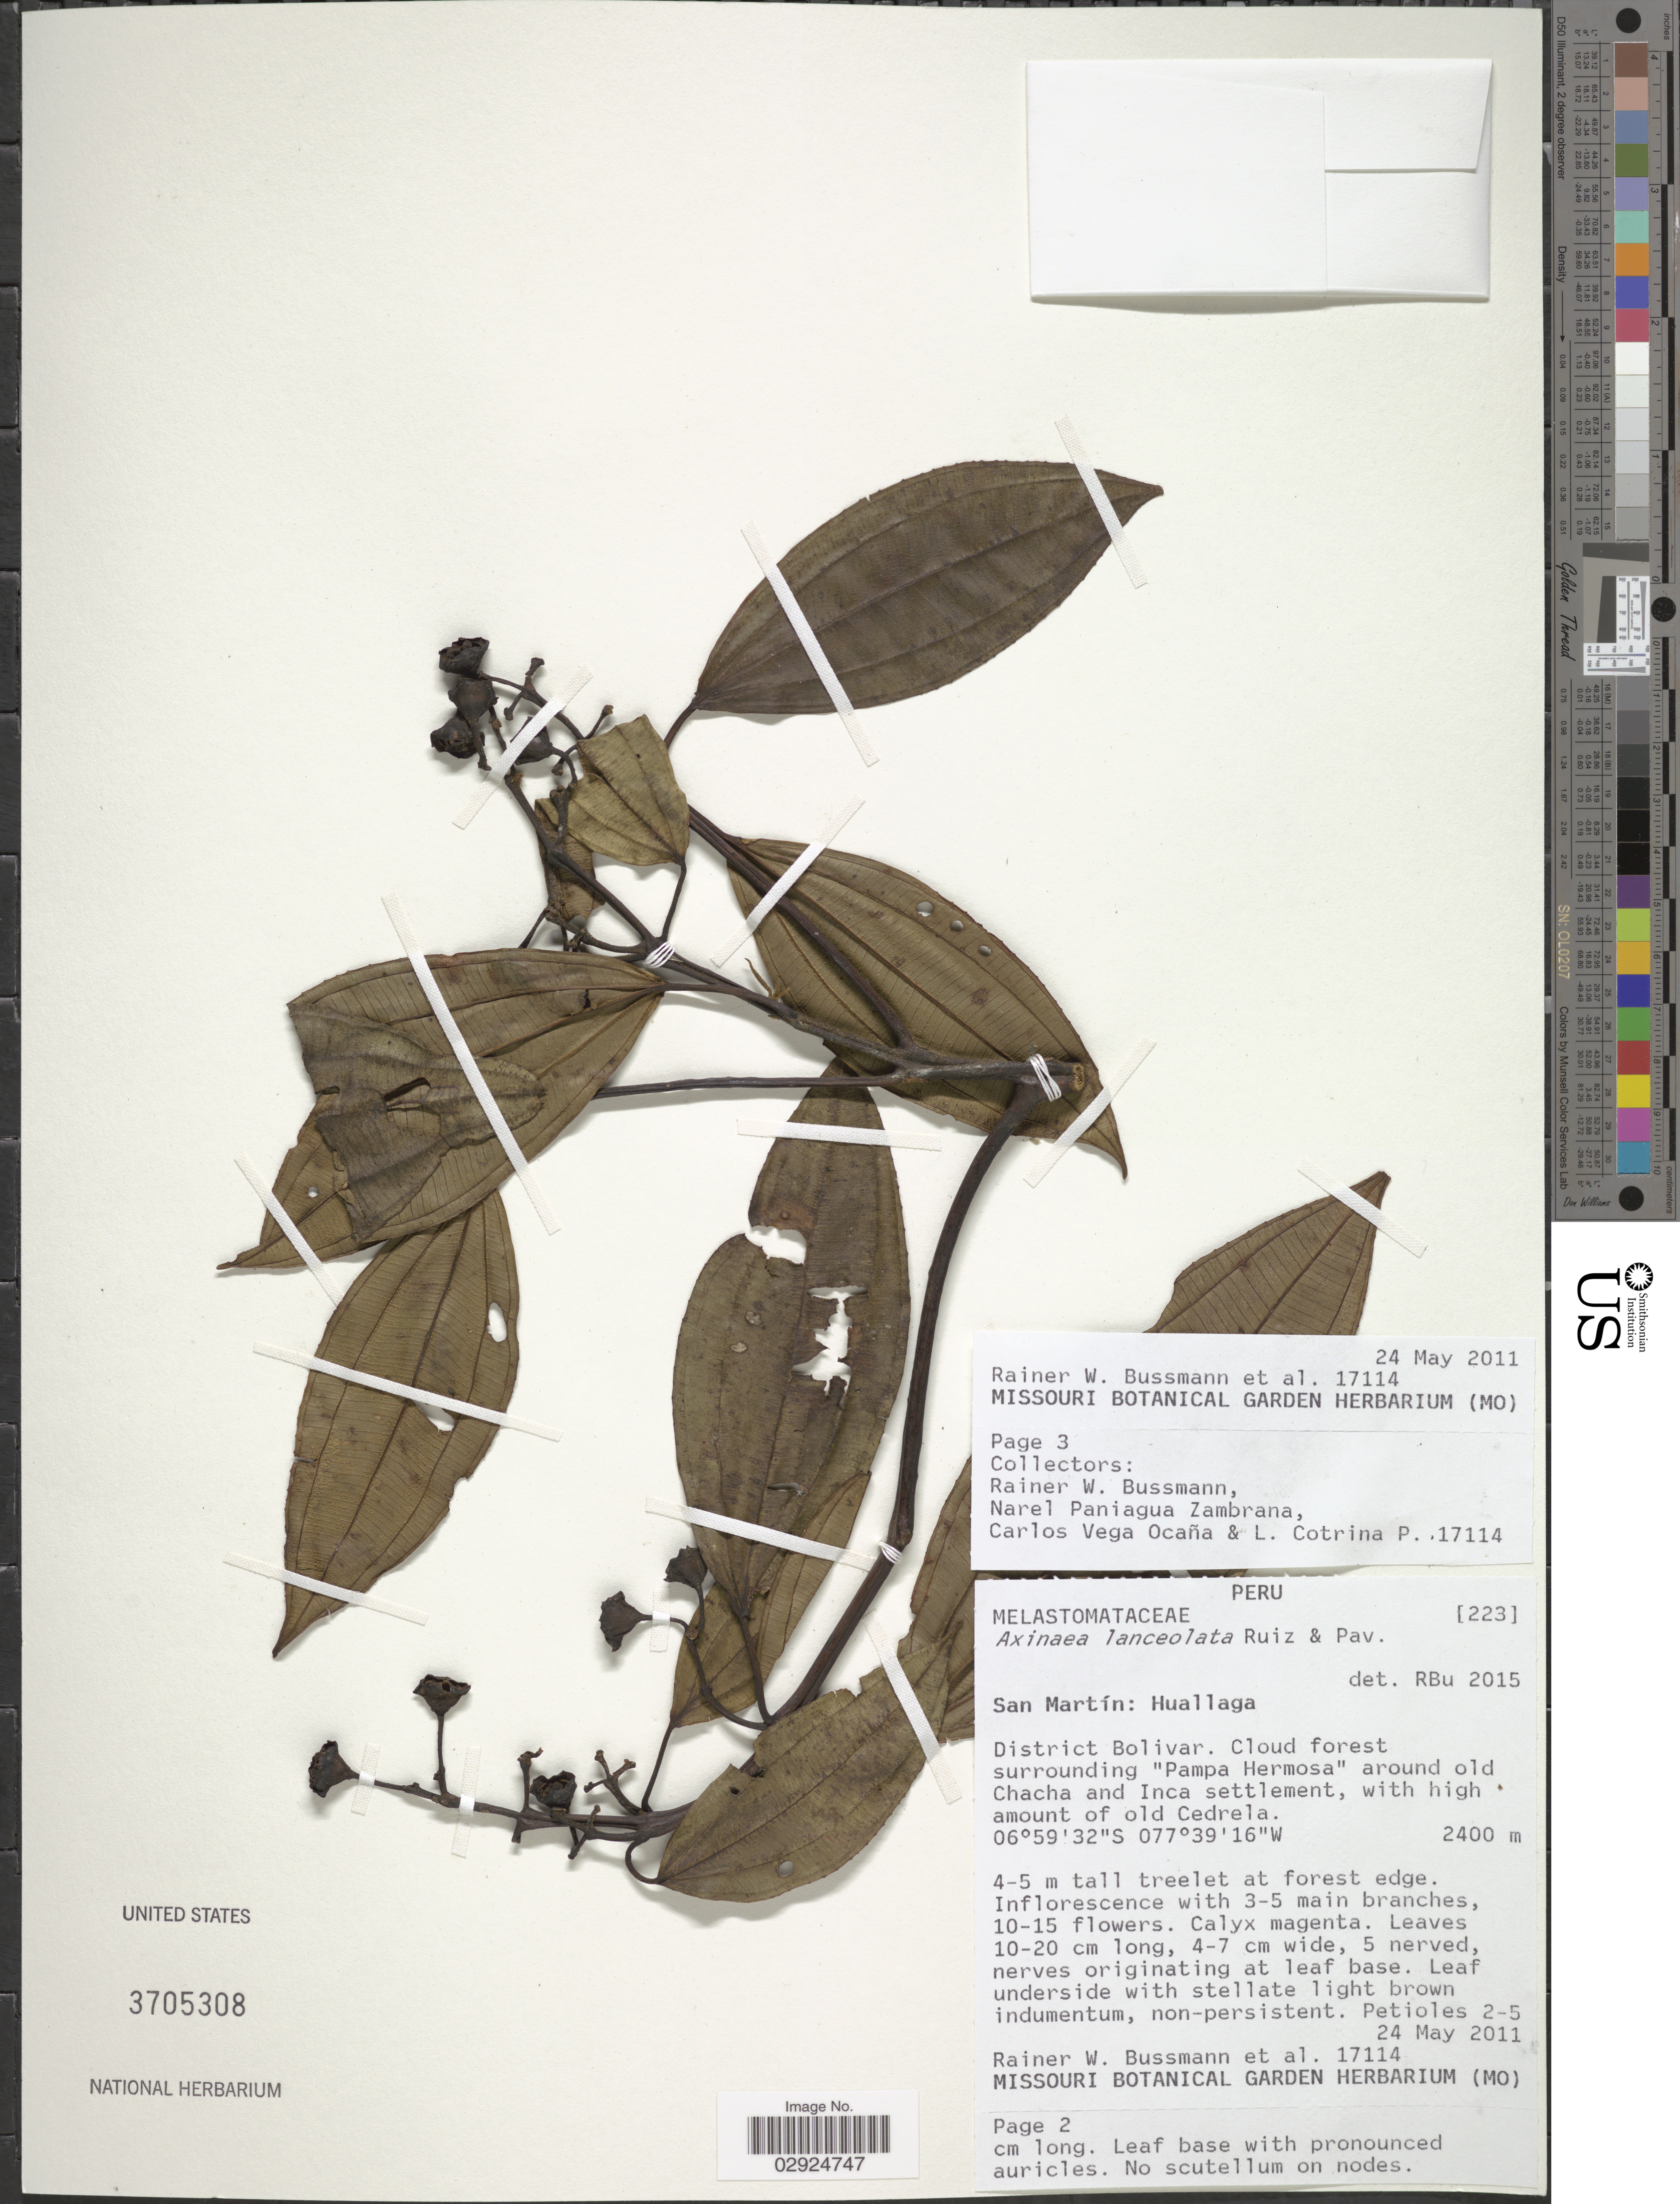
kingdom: Plantae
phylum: Tracheophyta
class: Magnoliopsida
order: Myrtales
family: Melastomataceae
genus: Axinaea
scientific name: Axinaea lanceolata Ruiz & Pav.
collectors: R. W. Bussmann, N. Zambrana, C. Ocaña & L. Cotrina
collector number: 17114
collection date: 2011-05-24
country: Peru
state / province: San Martín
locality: San Martín: Huallaga. District Bolivar. Cloud forest surrounding "Pampa Hermosa" around old Chacha and Inca settlement, with high amount of old Cedrela.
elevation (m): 2400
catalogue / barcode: US 3705308